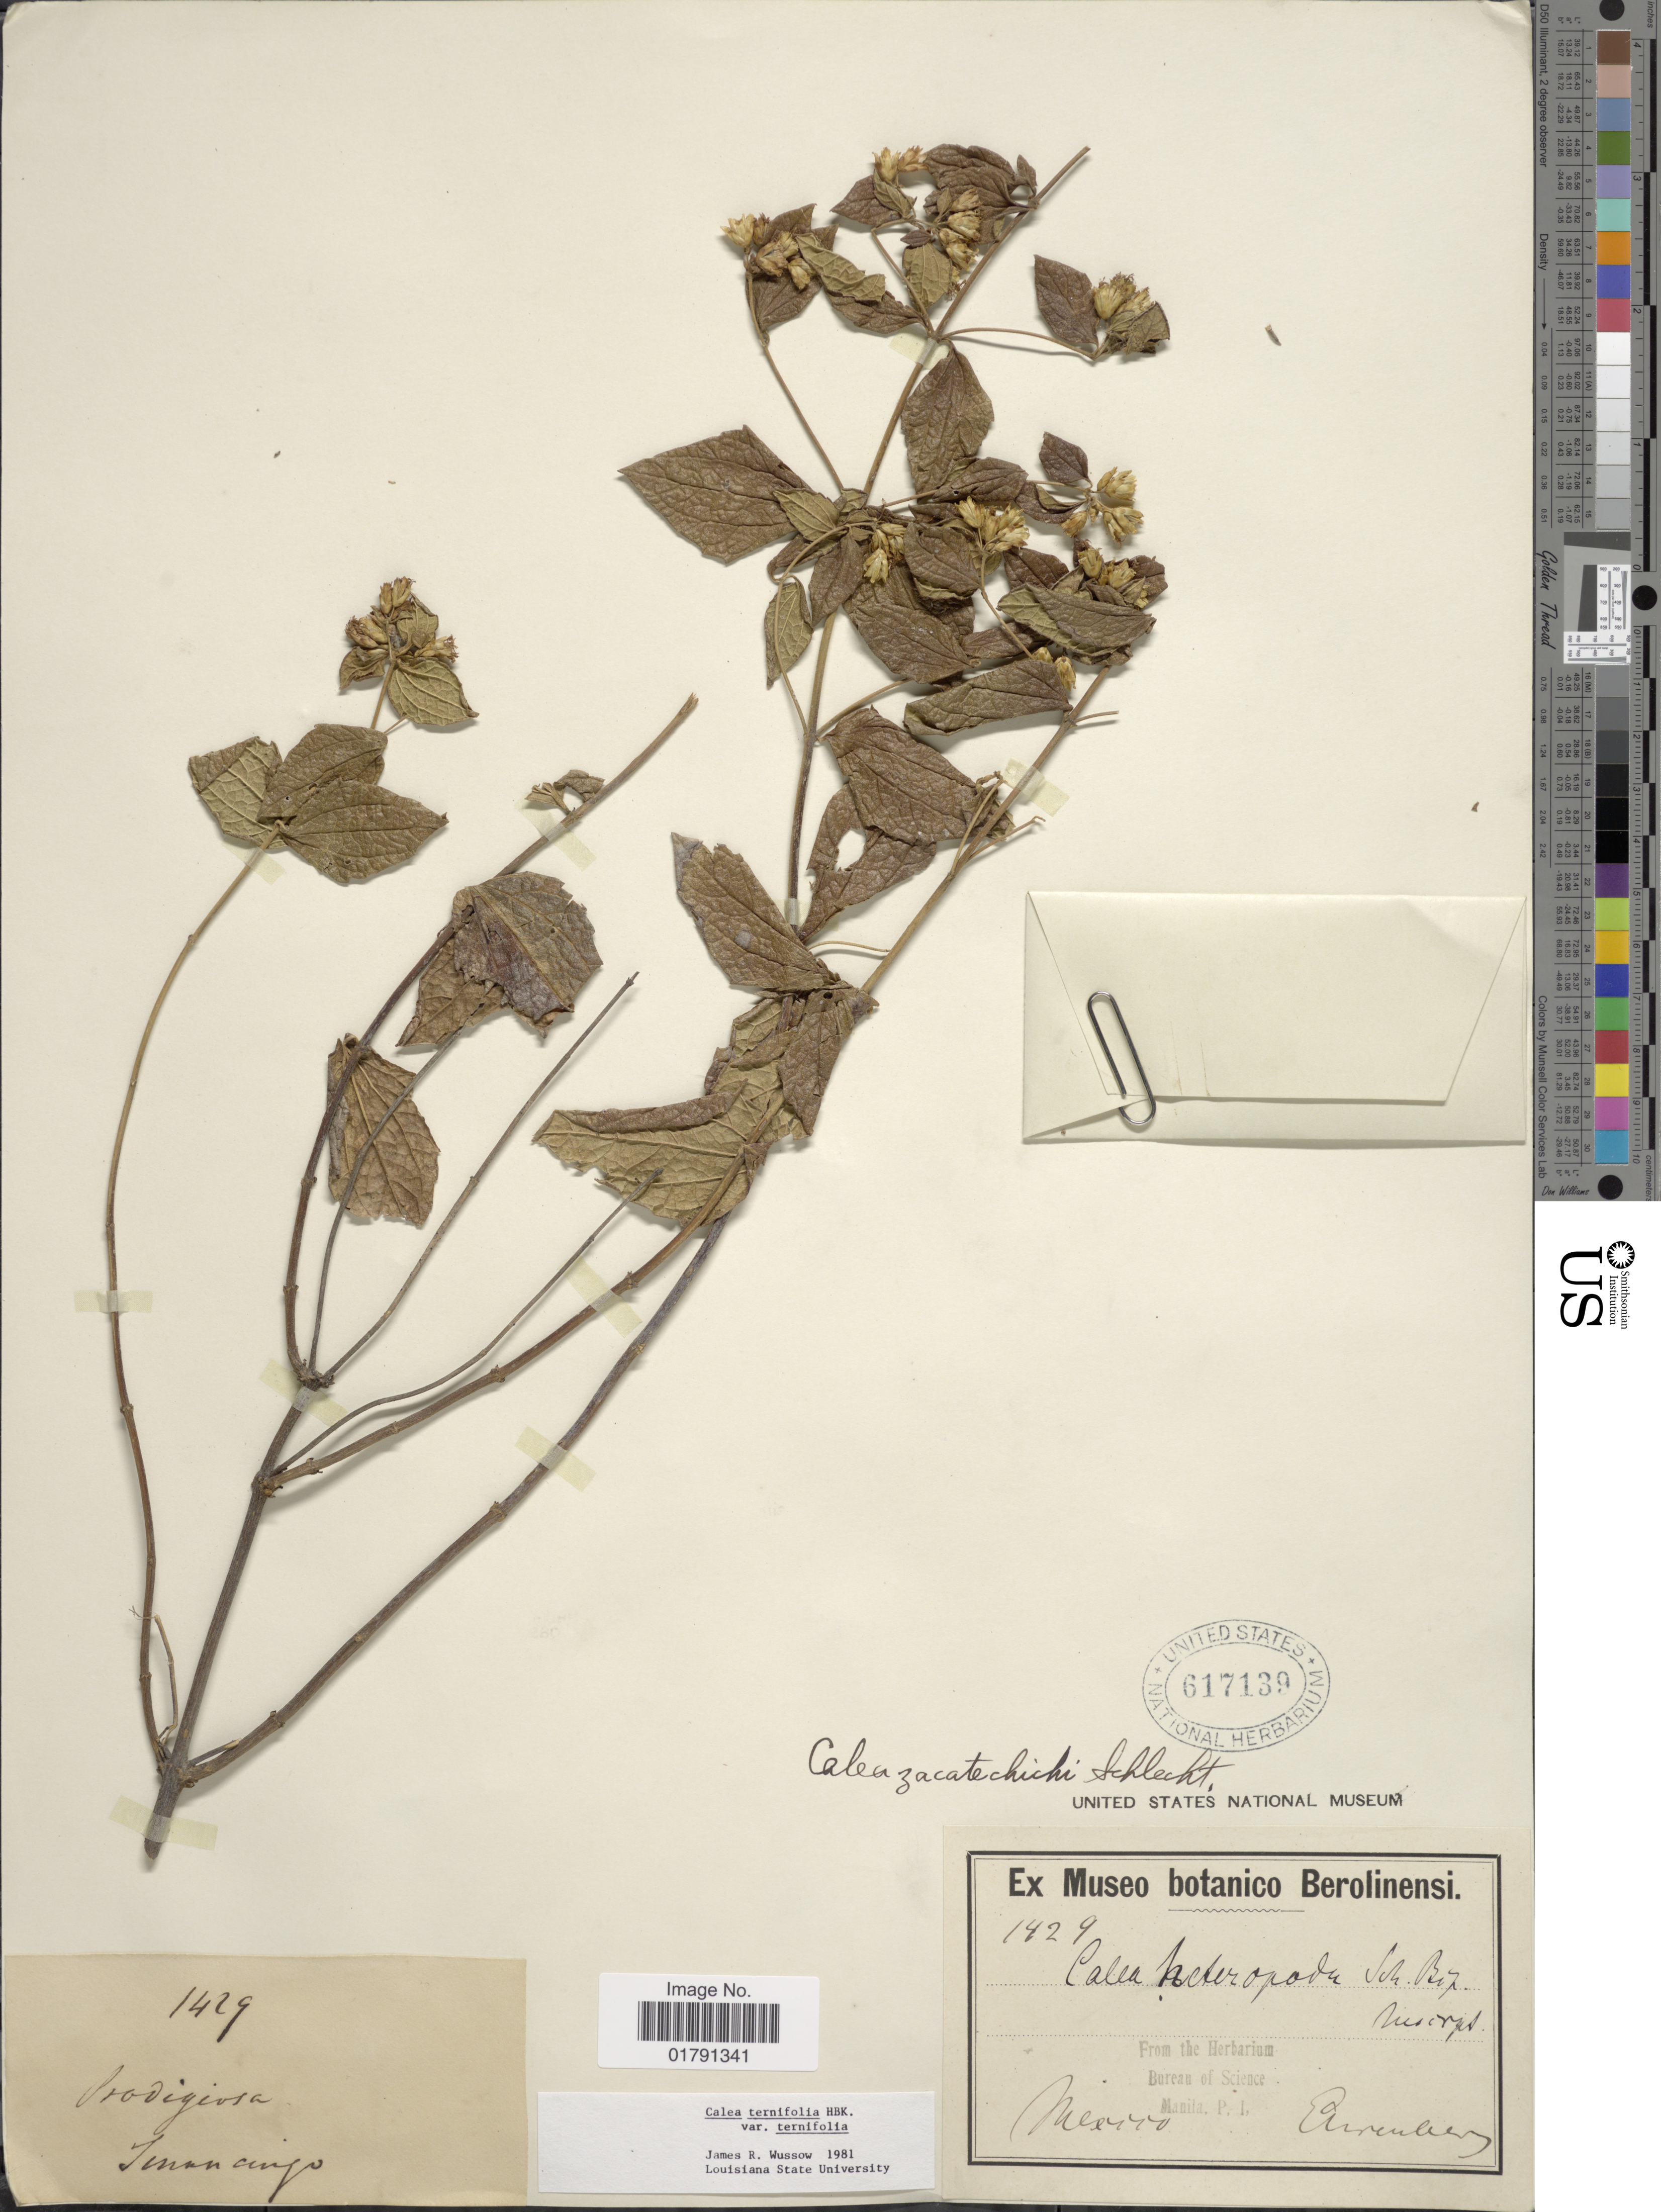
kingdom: Plantae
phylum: Tracheophyta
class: Magnoliopsida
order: Asterales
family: Asteraceae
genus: Calea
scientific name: Calea ternifolia var. ternifolia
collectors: Ehrenberg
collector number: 1429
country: Mexico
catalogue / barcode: US 617139